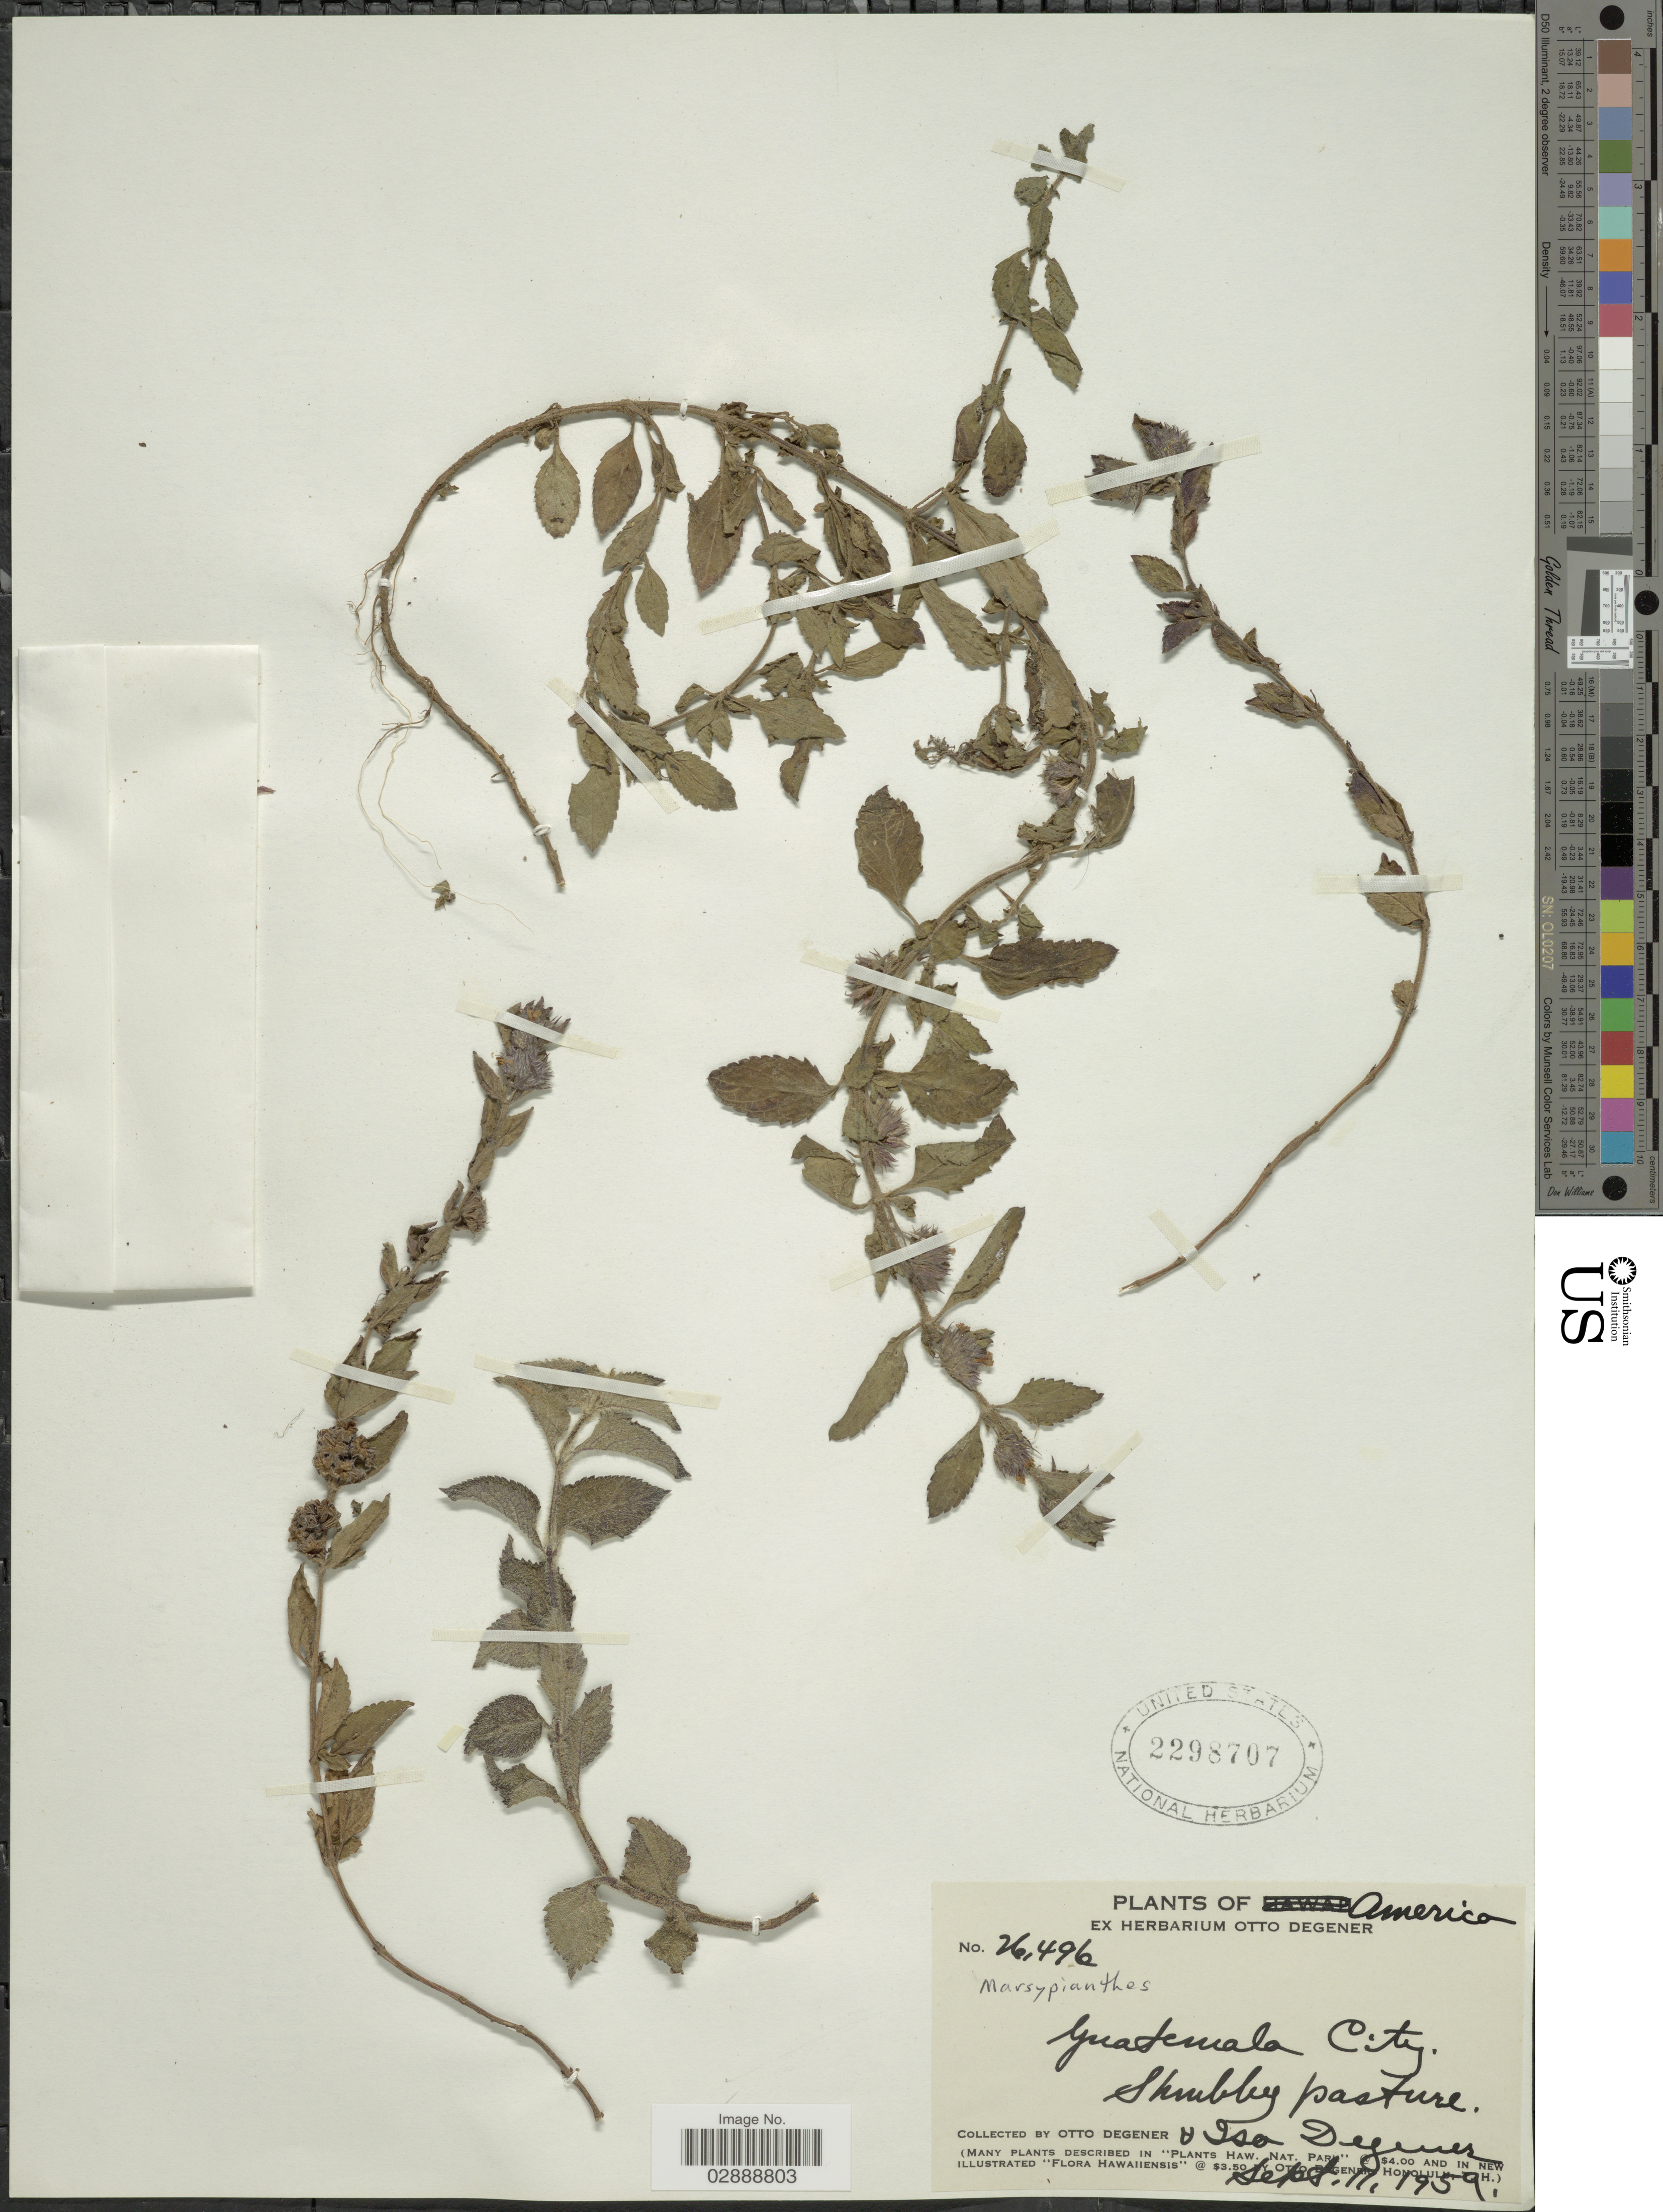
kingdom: Plantae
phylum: Tracheophyta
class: Magnoliopsida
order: Lamiales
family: Lamiaceae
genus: Marsypianthes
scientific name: Marsypianthes chamaedrys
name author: (Vahl) Kuntze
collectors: O. Degener & I. Degener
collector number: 26496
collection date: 1959-09-11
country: Guatemala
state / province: Guatemala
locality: Guatemala City.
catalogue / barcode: US 2298707